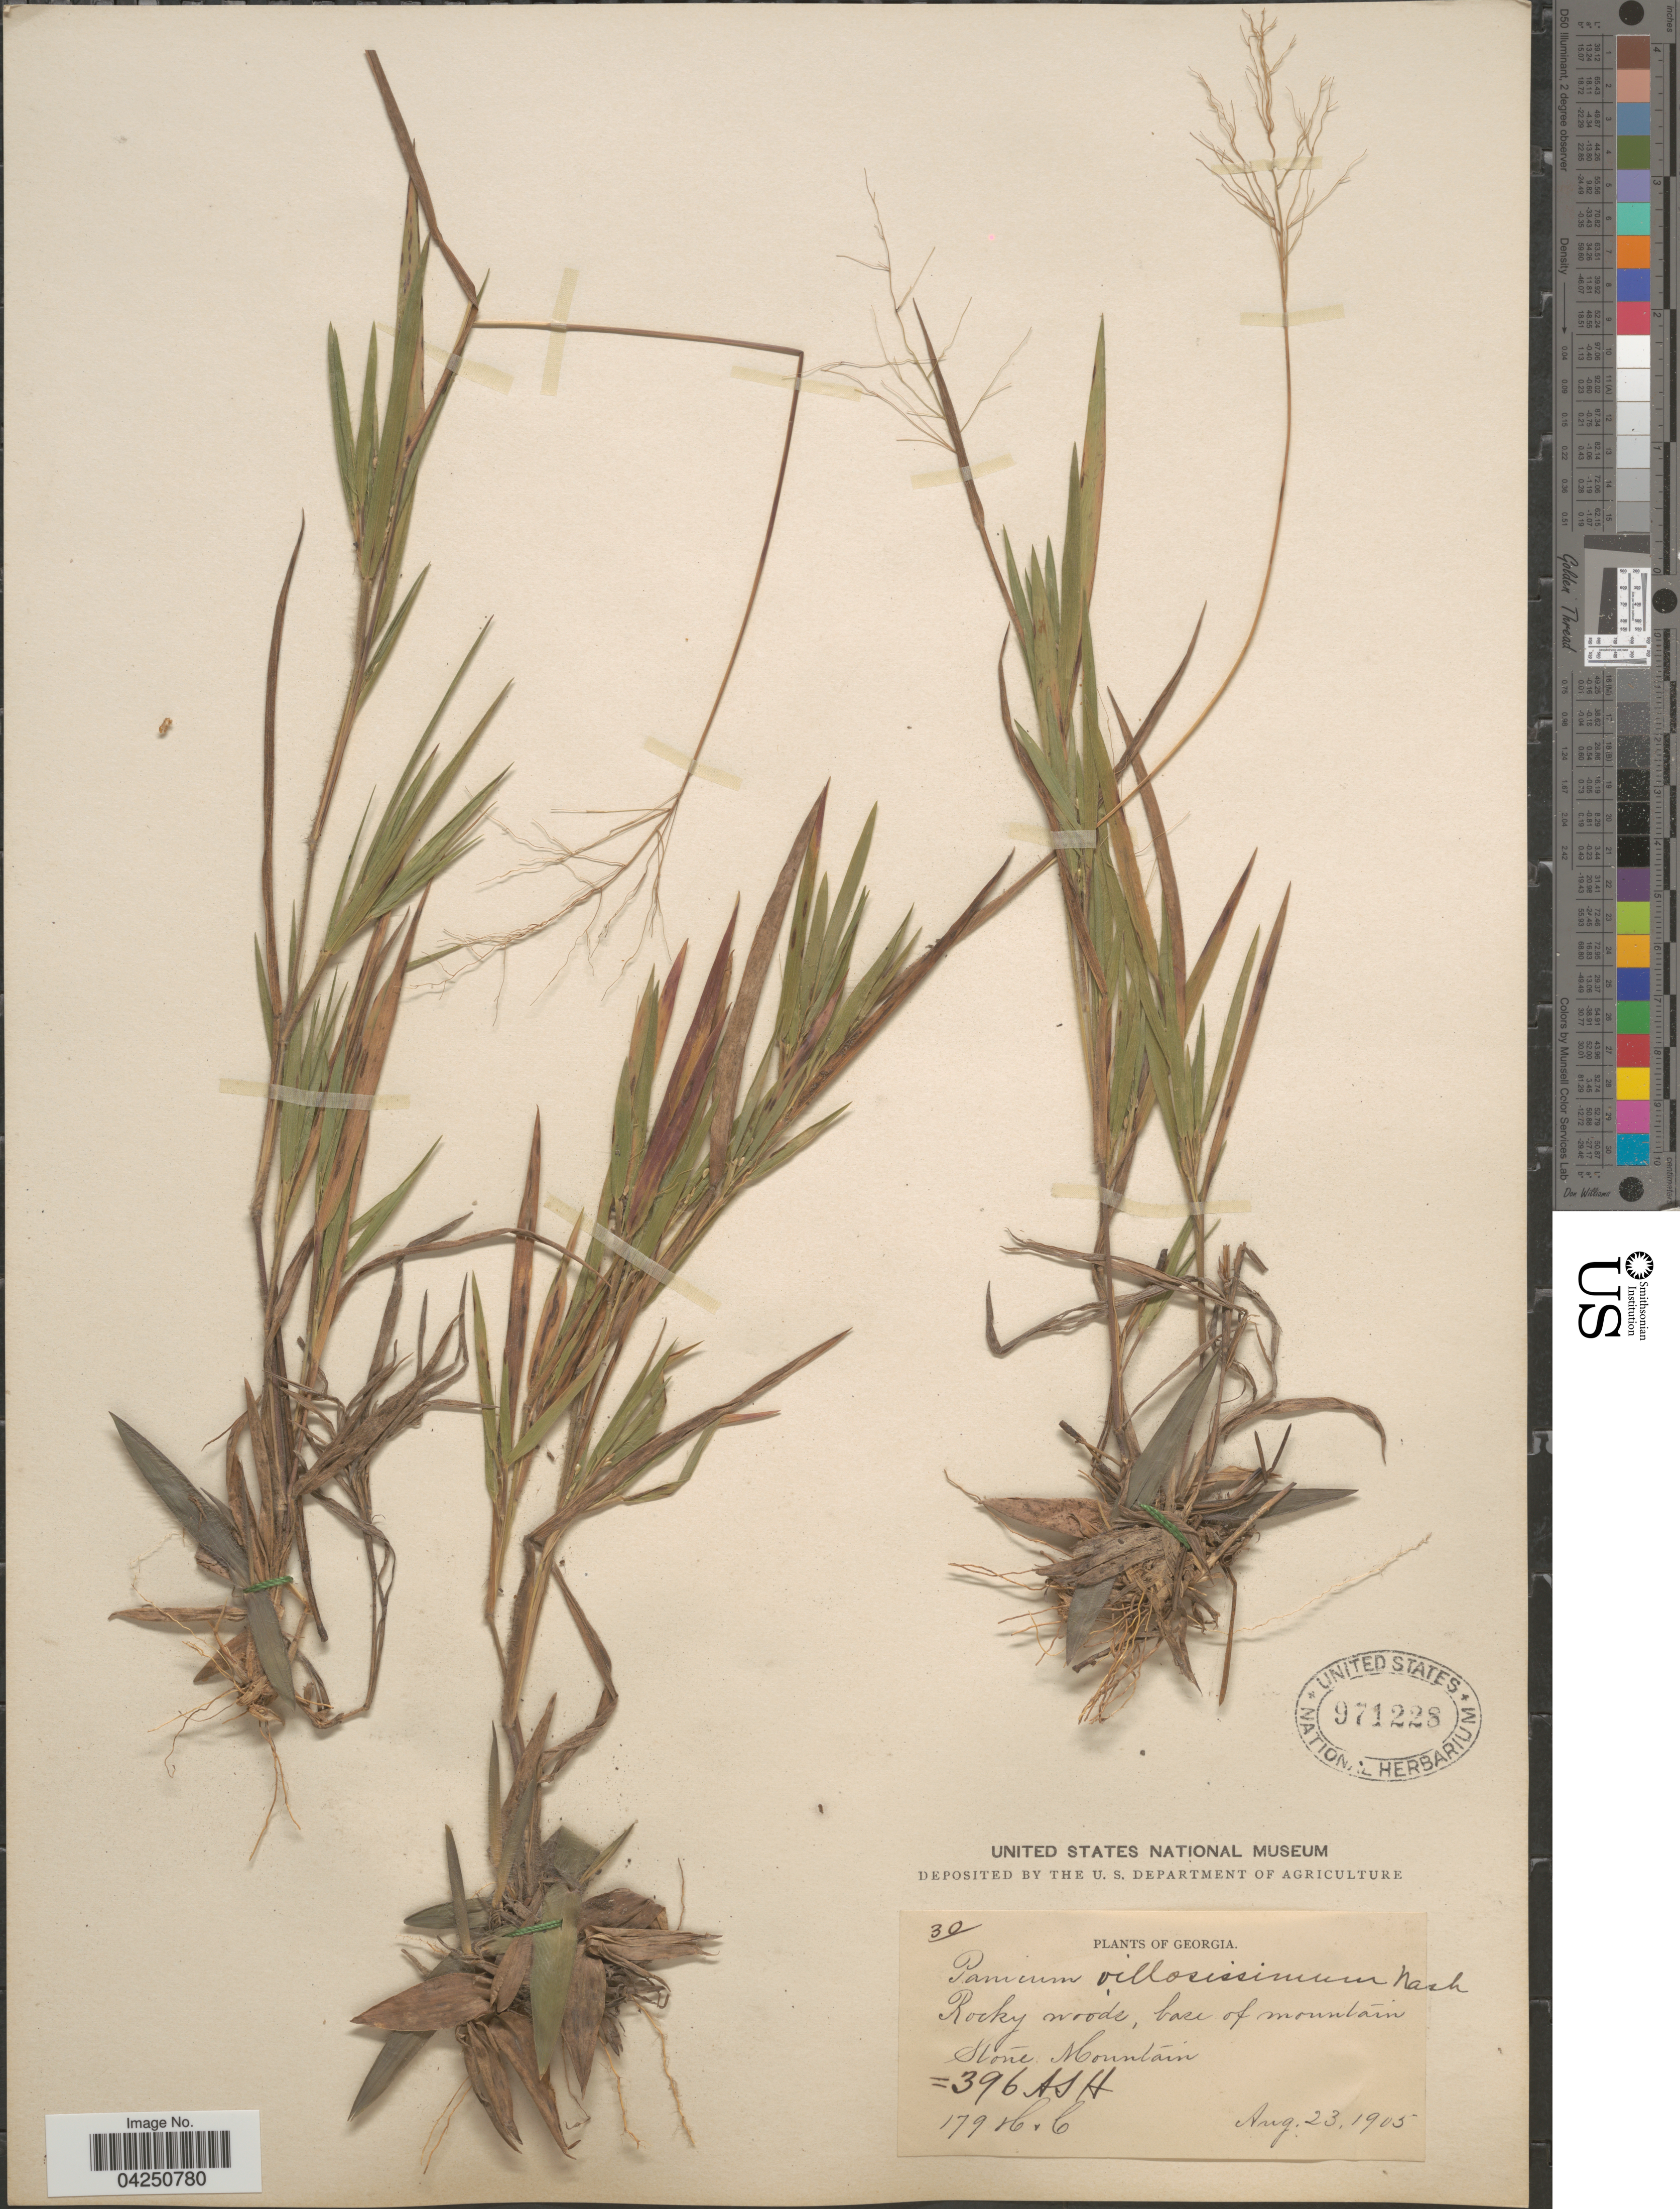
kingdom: Plantae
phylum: Tracheophyta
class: Liliopsida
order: Poales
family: Poaceae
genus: Dichanthelium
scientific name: Dichanthelium acuminatum var. acuminatum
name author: (Sw.) Gould & C.A. Clark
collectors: A. H. & H. C.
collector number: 30/396/179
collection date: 1905-08-23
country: United States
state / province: Georgia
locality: Rocky woods, base of mountain. Stone Mountain.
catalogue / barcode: US 971228